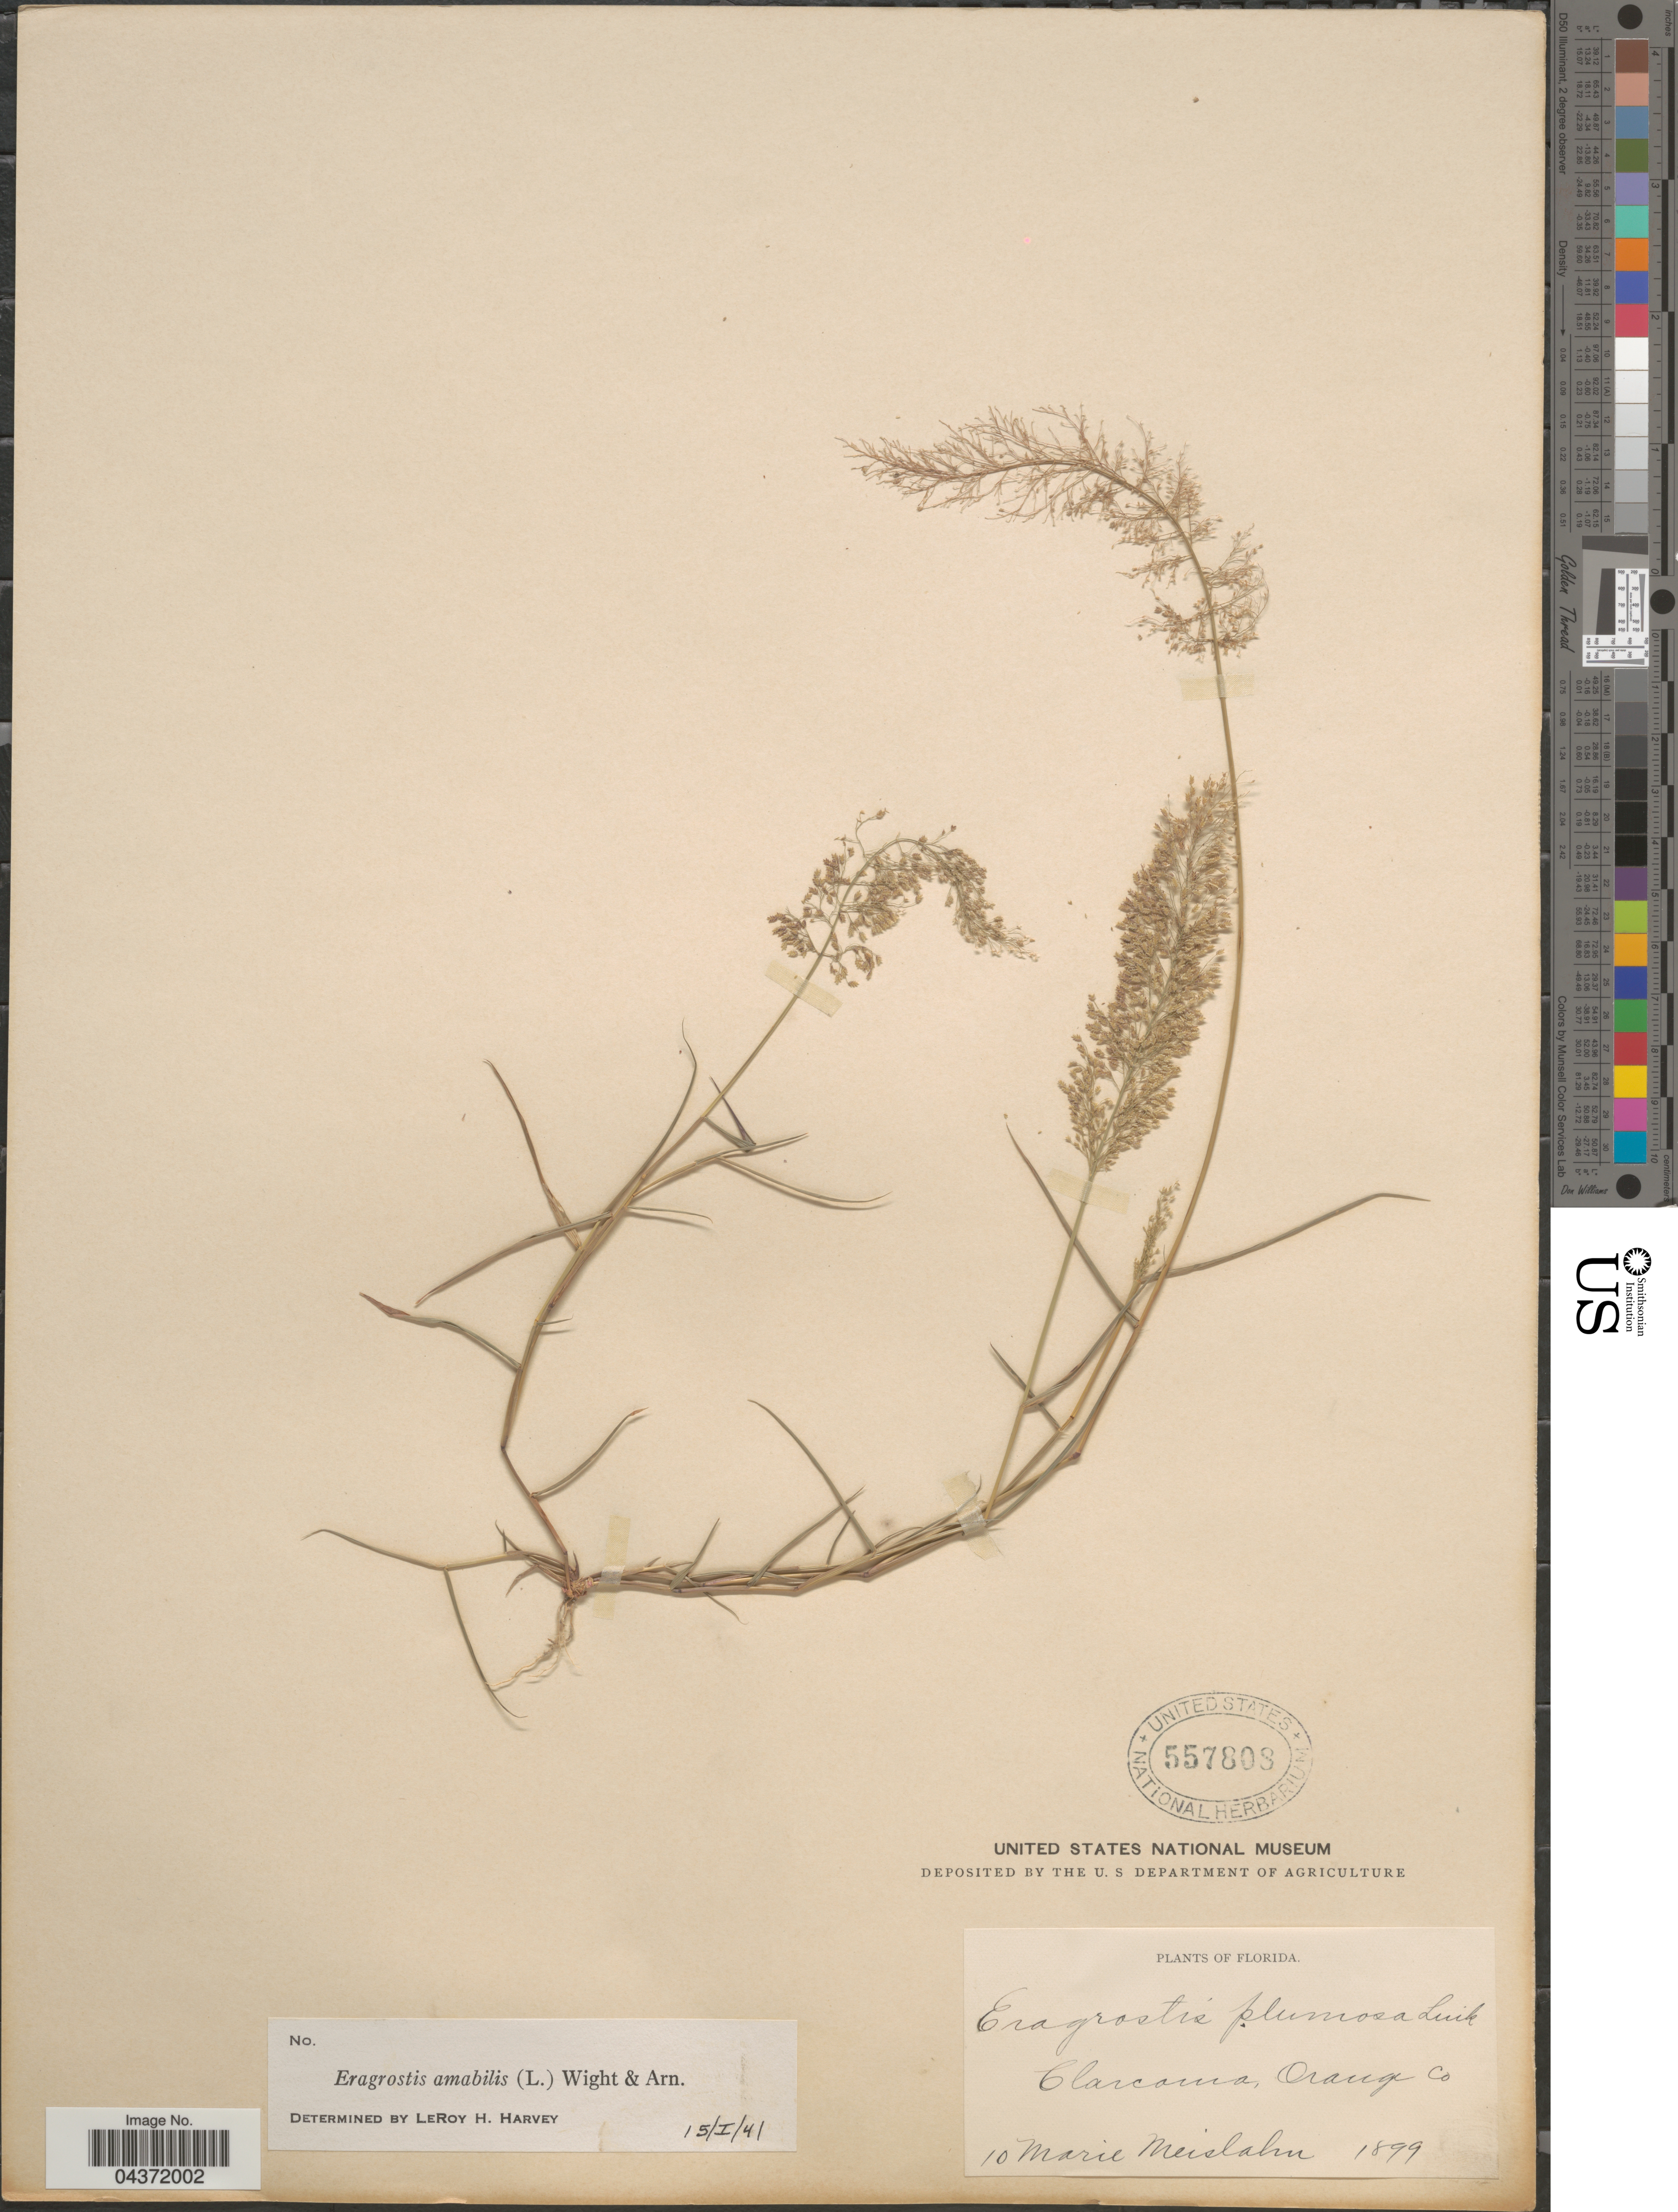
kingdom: Plantae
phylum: Tracheophyta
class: Liliopsida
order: Poales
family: Poaceae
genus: Eragrostis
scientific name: Eragrostis tenella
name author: (L.) P. Beauv. ex Roem. & Schult.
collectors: M. Meislahn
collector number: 10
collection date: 1899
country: United States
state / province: Florida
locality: Clarcona, Orange Co.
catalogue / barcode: US 557808